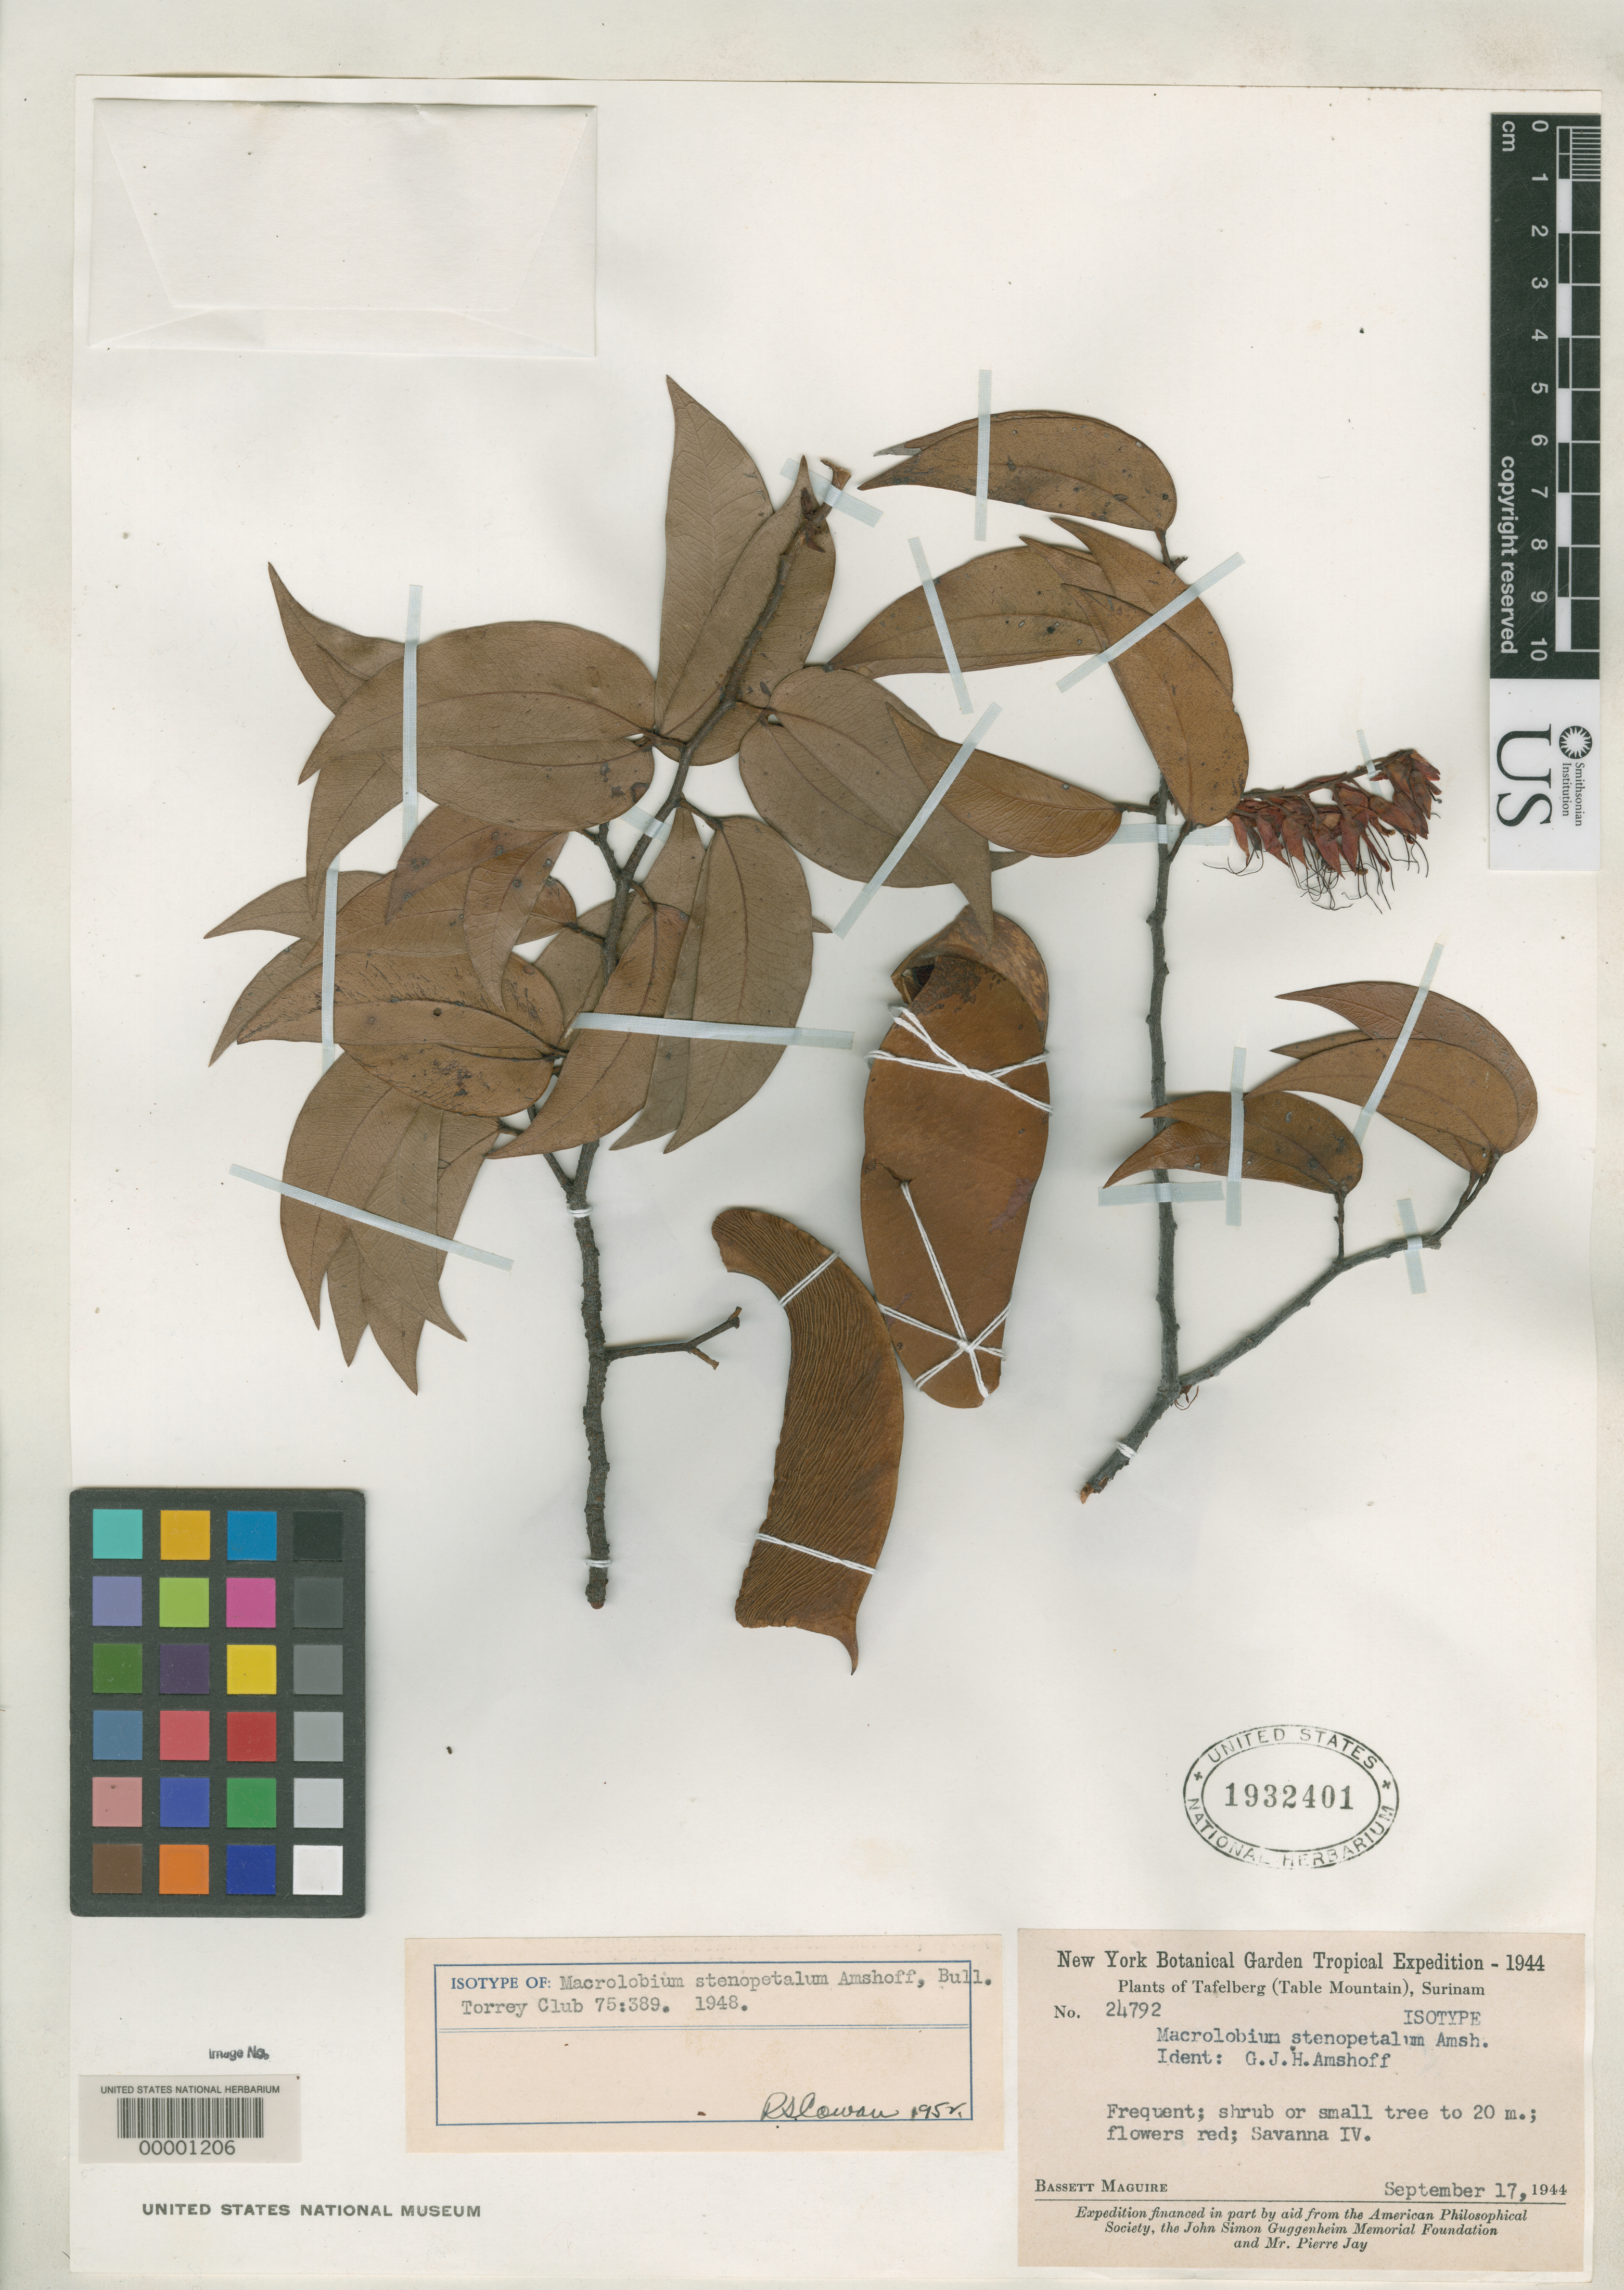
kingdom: Plantae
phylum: Tracheophyta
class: Magnoliopsida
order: Fabales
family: Fabaceae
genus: Macrolobium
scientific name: Macrolobium stenopetalum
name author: Amshoff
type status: Isotype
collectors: B. Maguire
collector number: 24792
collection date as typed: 17 Sep 1944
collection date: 1944-09-17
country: Suriname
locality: Tafelberg, Savanna Iv.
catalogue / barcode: US 1932401